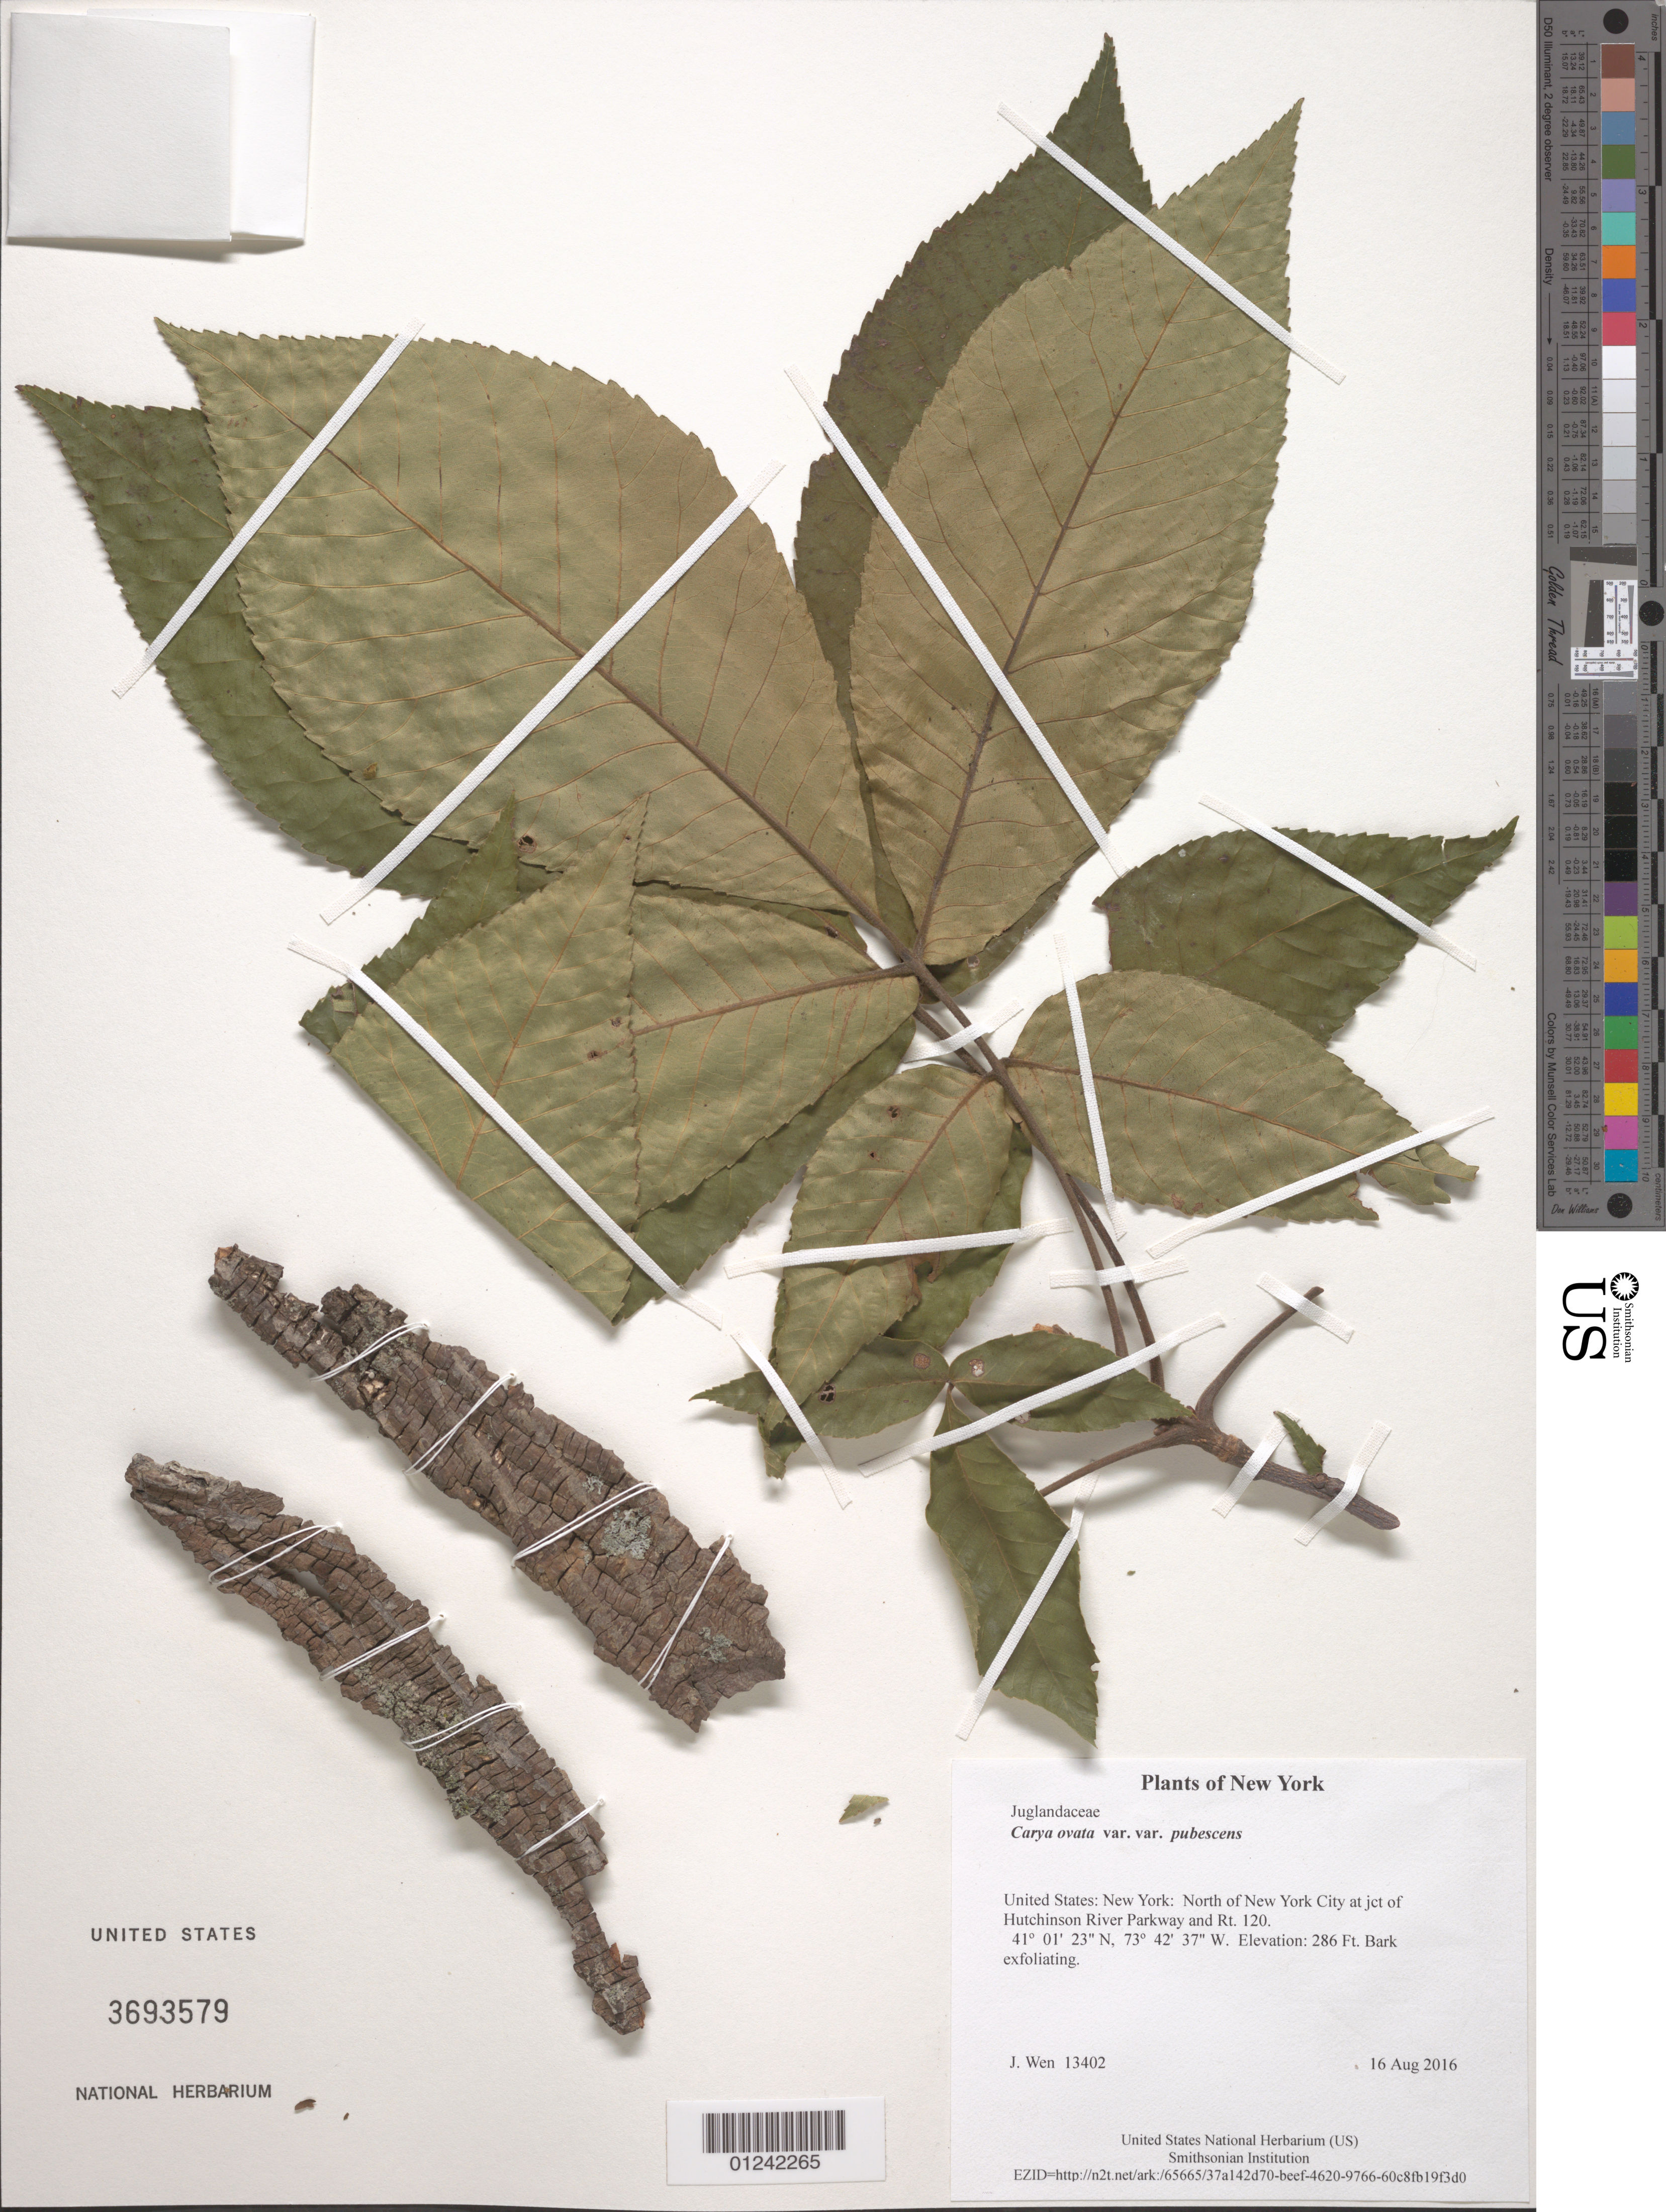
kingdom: Plantae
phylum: Tracheophyta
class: Magnoliopsida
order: Fagales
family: Juglandaceae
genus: Carya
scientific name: Carya ovata var. pubescens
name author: Sarg.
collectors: J. Wen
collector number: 13402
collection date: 2016-08-16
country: United States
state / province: New York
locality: North of New York City at jct of Hutchinson River Parkway and Rt. 120.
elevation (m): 87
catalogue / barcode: US 3693579